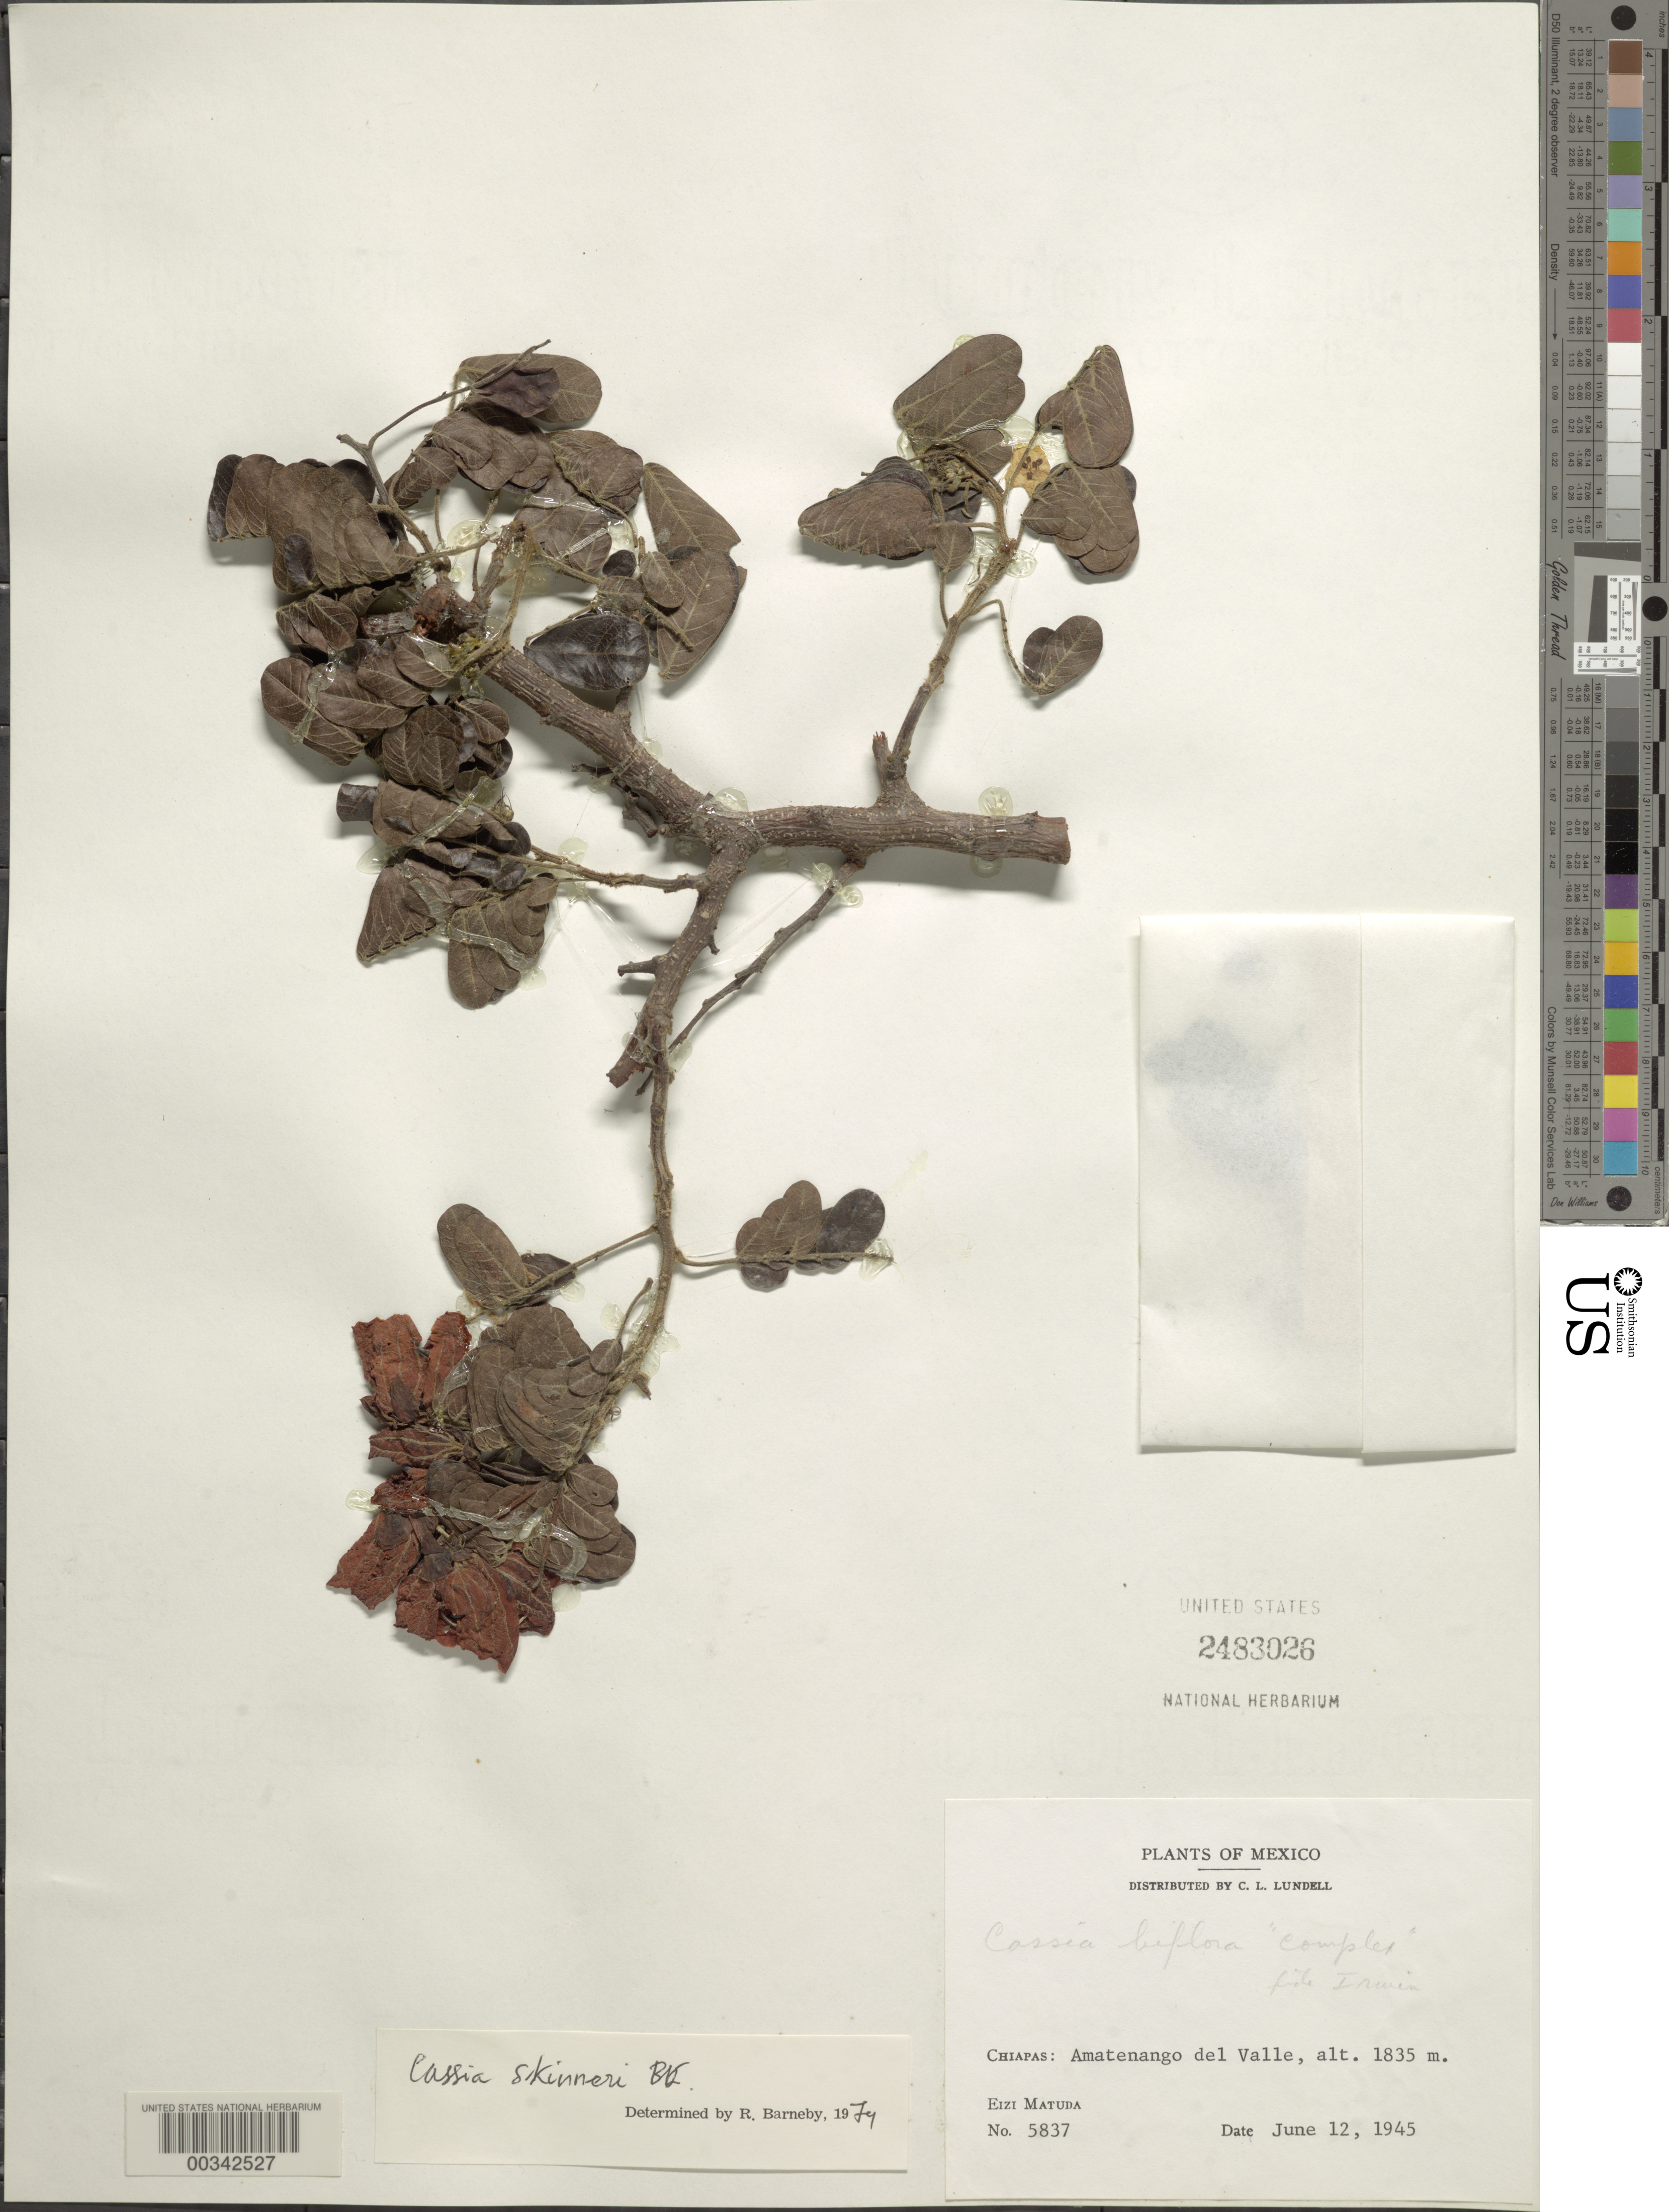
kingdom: Plantae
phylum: Tracheophyta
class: Magnoliopsida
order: Fabales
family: Fabaceae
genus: Senna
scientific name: Senna skinneri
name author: (Benth.) H.S. Irwin & Barneby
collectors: E. Matuda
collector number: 5837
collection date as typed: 12 Jun 1945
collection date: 1945-06-12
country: Mexico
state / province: Chiapas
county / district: Amatenango del Valle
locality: Amatenango del Valle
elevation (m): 1835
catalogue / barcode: US 2483026